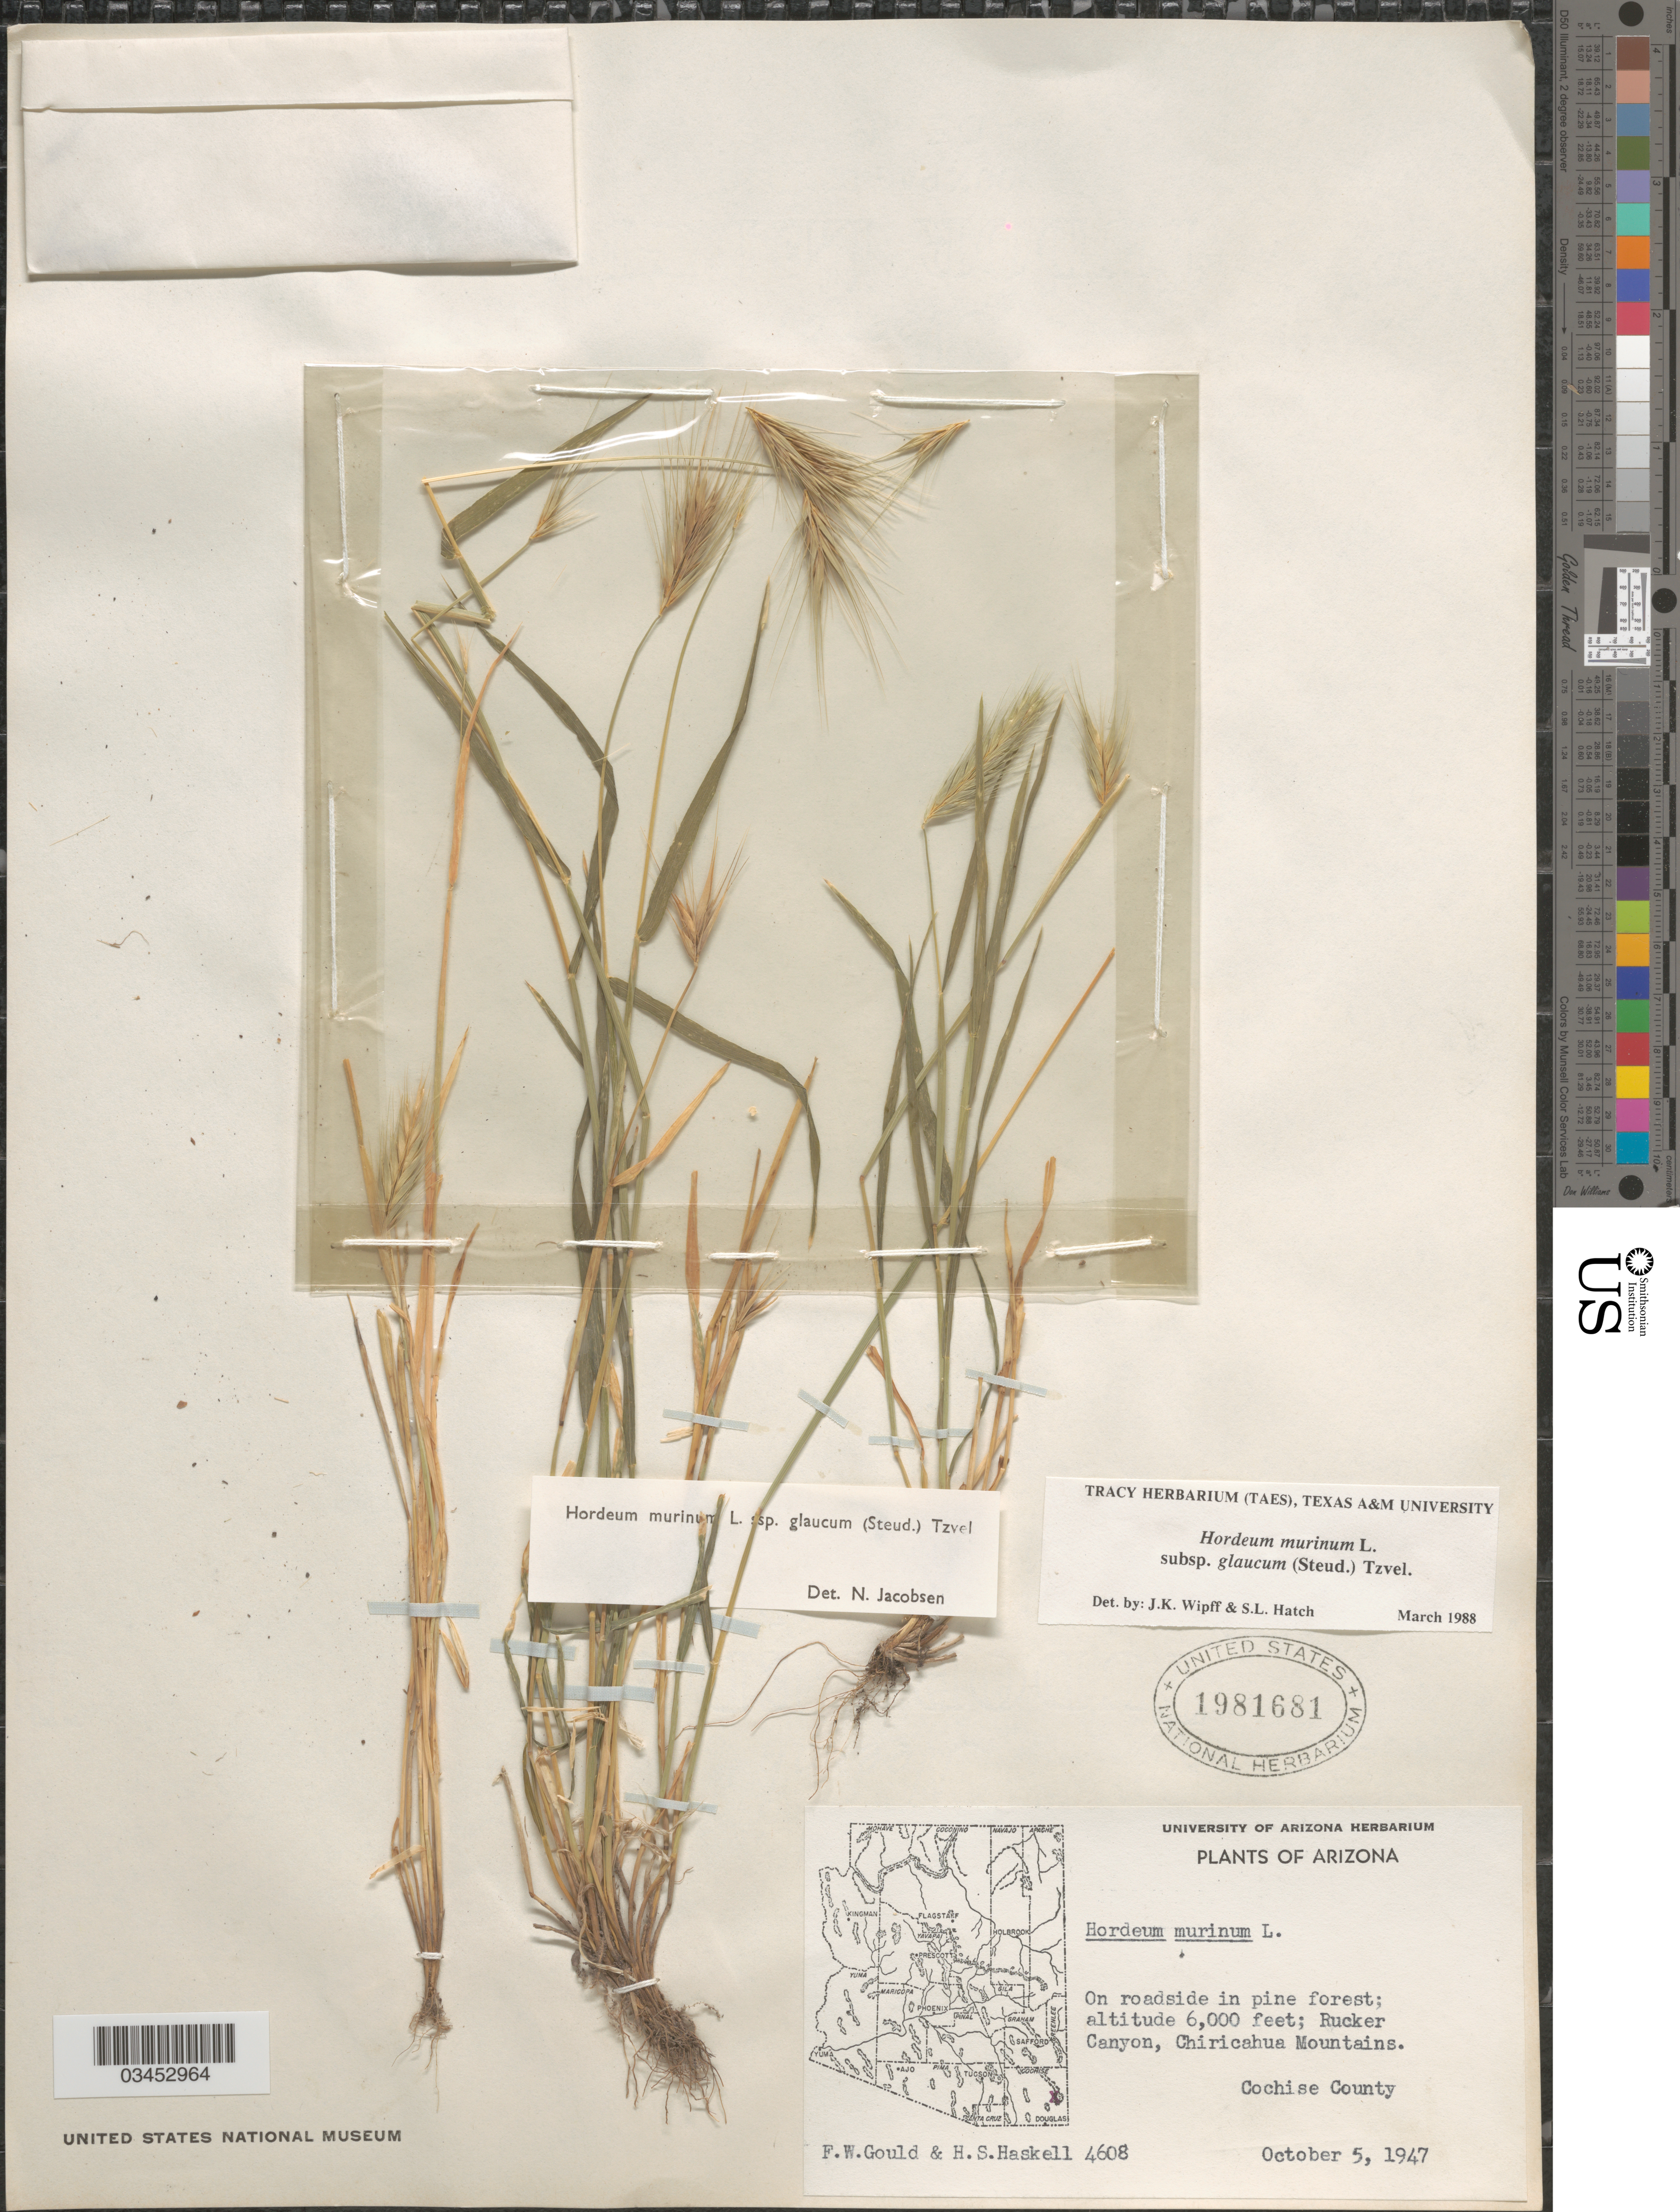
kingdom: Plantae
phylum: Tracheophyta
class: Liliopsida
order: Poales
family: Poaceae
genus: Hordeum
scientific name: Hordeum murinum subsp. glaucum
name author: (Steud.) Tzvelev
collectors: F. W. Gould & H. Haskell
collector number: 4608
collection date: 1947-10-05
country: United States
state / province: Arizona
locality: On roadside in pine forest; Rucker Canyon, Chiricahua Mountains. Cochise County.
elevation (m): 1829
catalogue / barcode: US 1981681